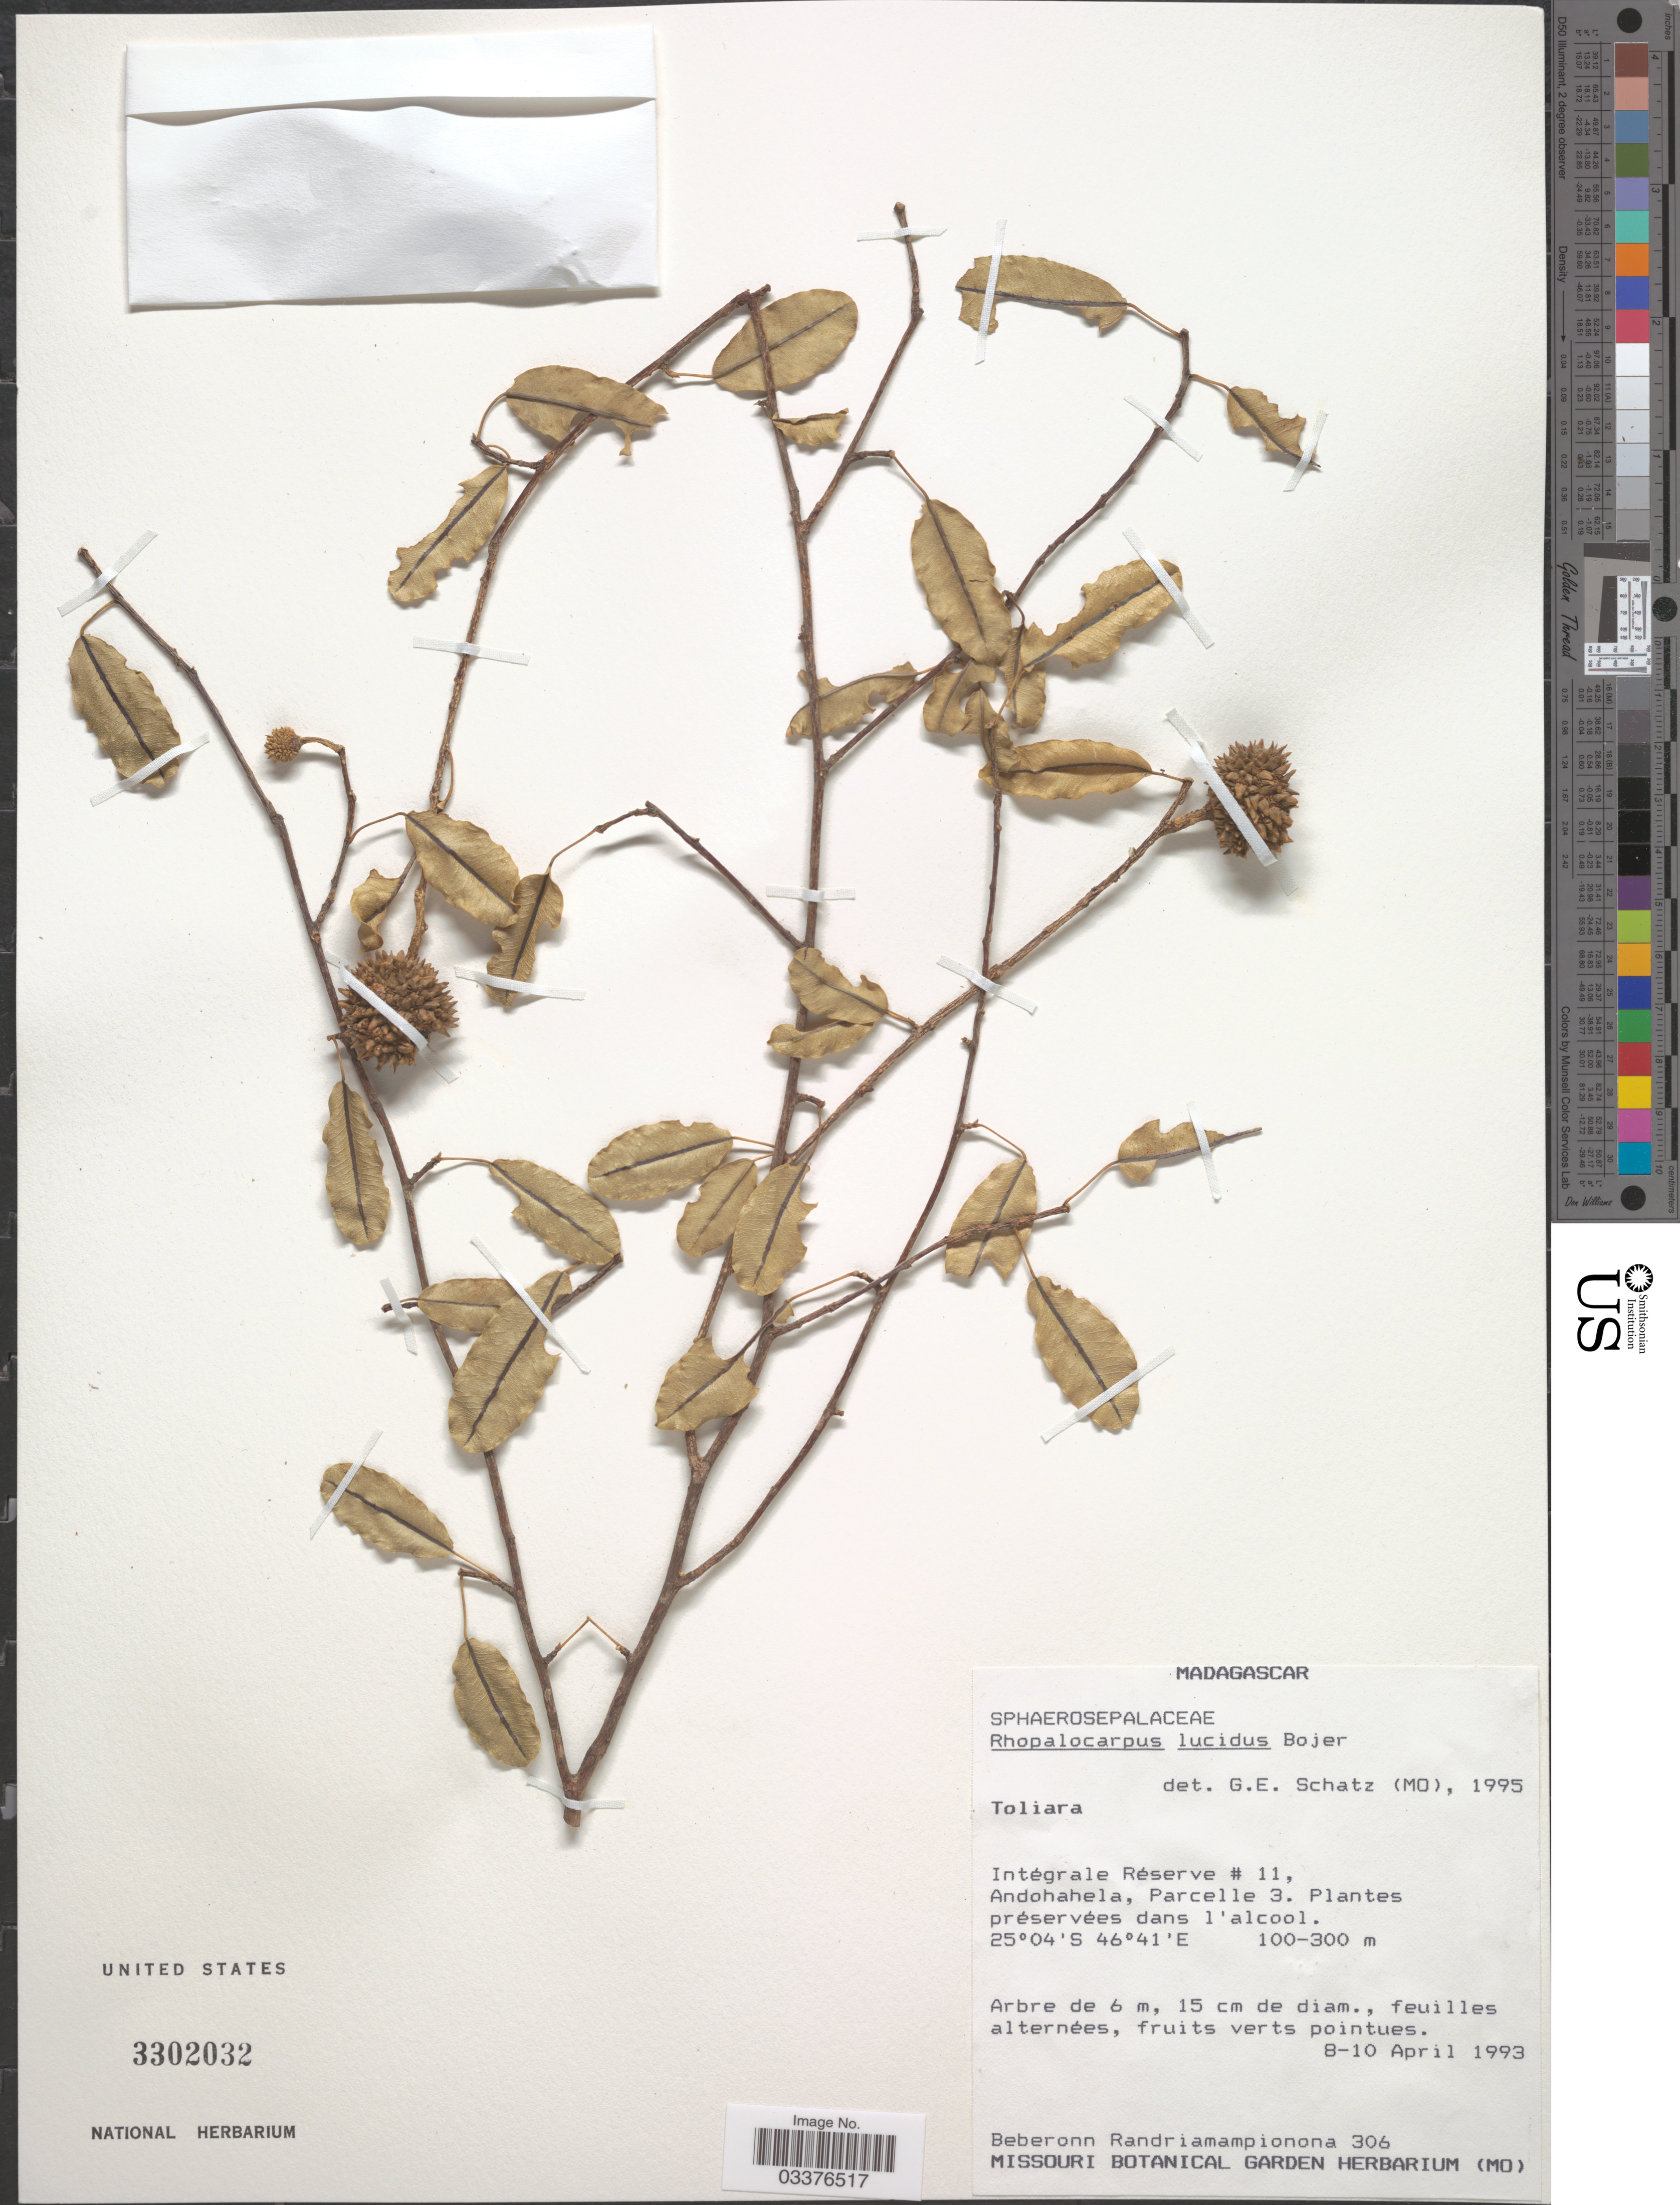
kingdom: Plantae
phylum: Tracheophyta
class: Magnoliopsida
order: Malvales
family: Sphaerosepalaceae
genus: Rhopalocarpus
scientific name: Rhopalocarpus lucidus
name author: Bojer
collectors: B. Randriamampionona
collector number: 306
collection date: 1993-04-08/1993-04-10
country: Madagascar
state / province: Anosy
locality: Intégrale Réserve # 11, Andohahela, Parcelle 3.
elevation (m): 100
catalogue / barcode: US 3302032